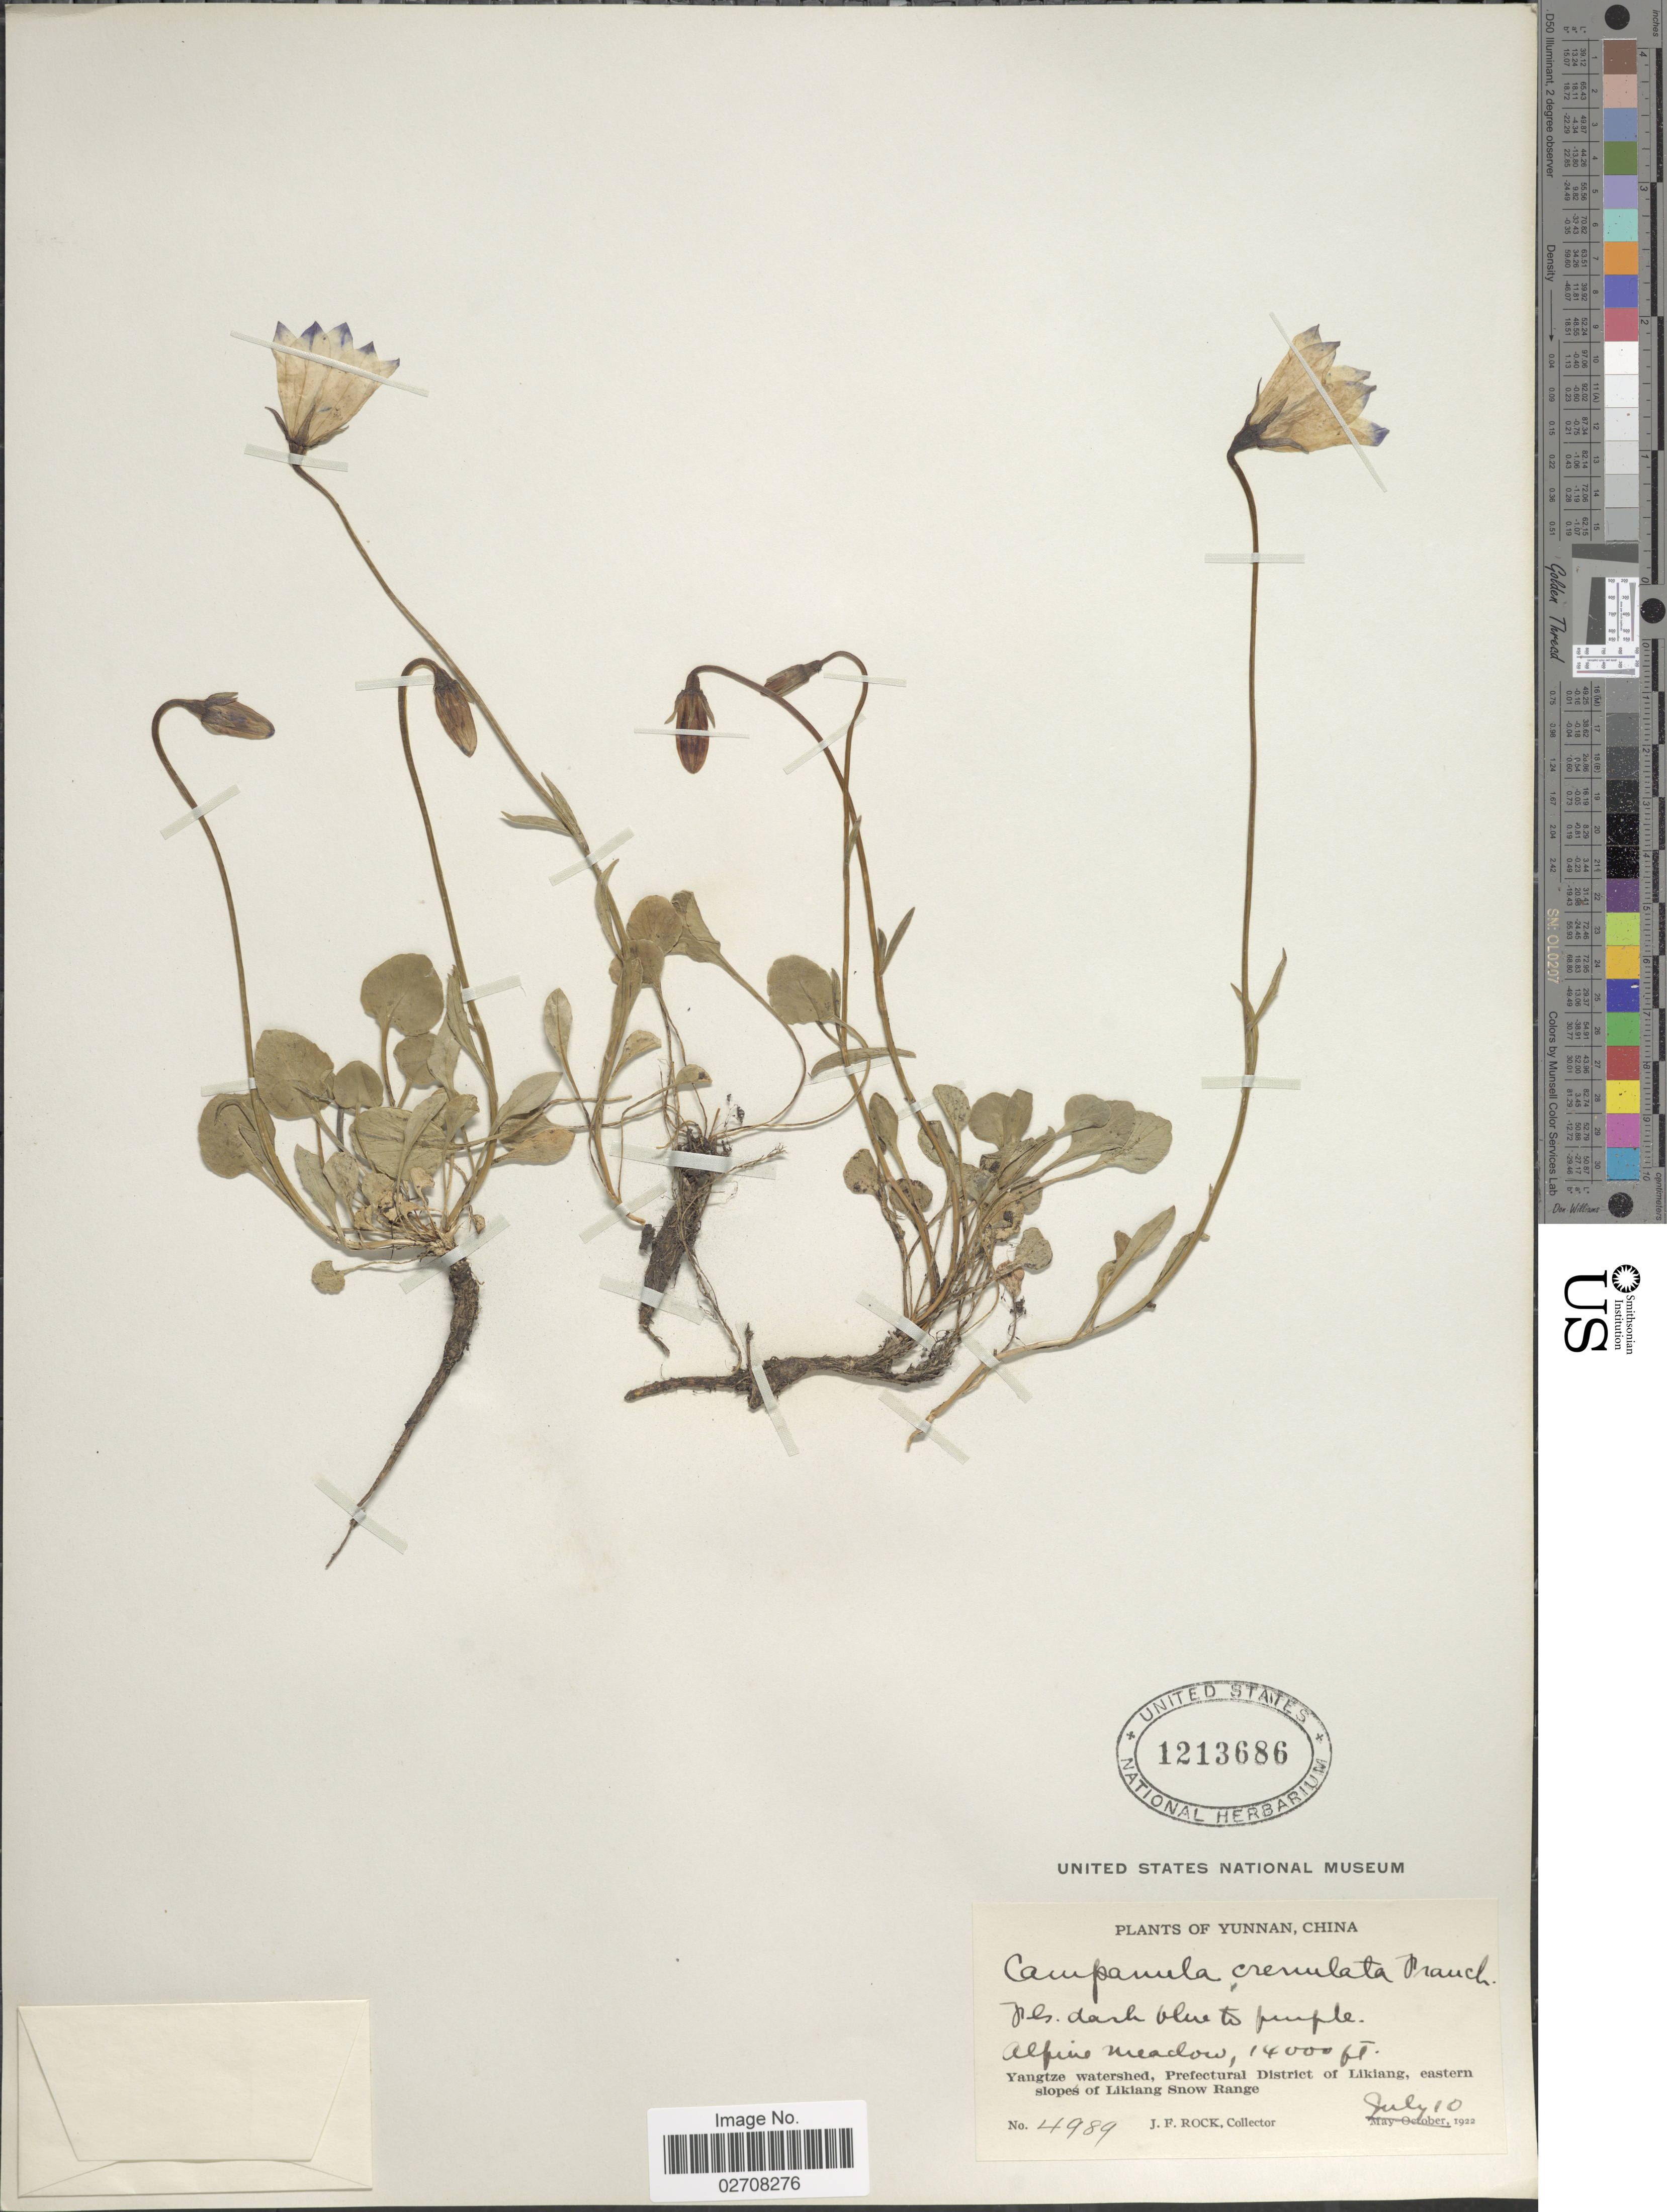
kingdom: Plantae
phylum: Tracheophyta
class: Magnoliopsida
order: Asterales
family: Campanulaceae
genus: Campanula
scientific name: Campanula crenulata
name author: Franch.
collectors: J. F. Rock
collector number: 4989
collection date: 1922-07-10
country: China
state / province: Yunnan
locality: Alpine meadow. Yangtze watershed, Prefectural District of Likiang, eastern slopes of Likiang Snow Range.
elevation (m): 4267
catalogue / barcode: US 1213686